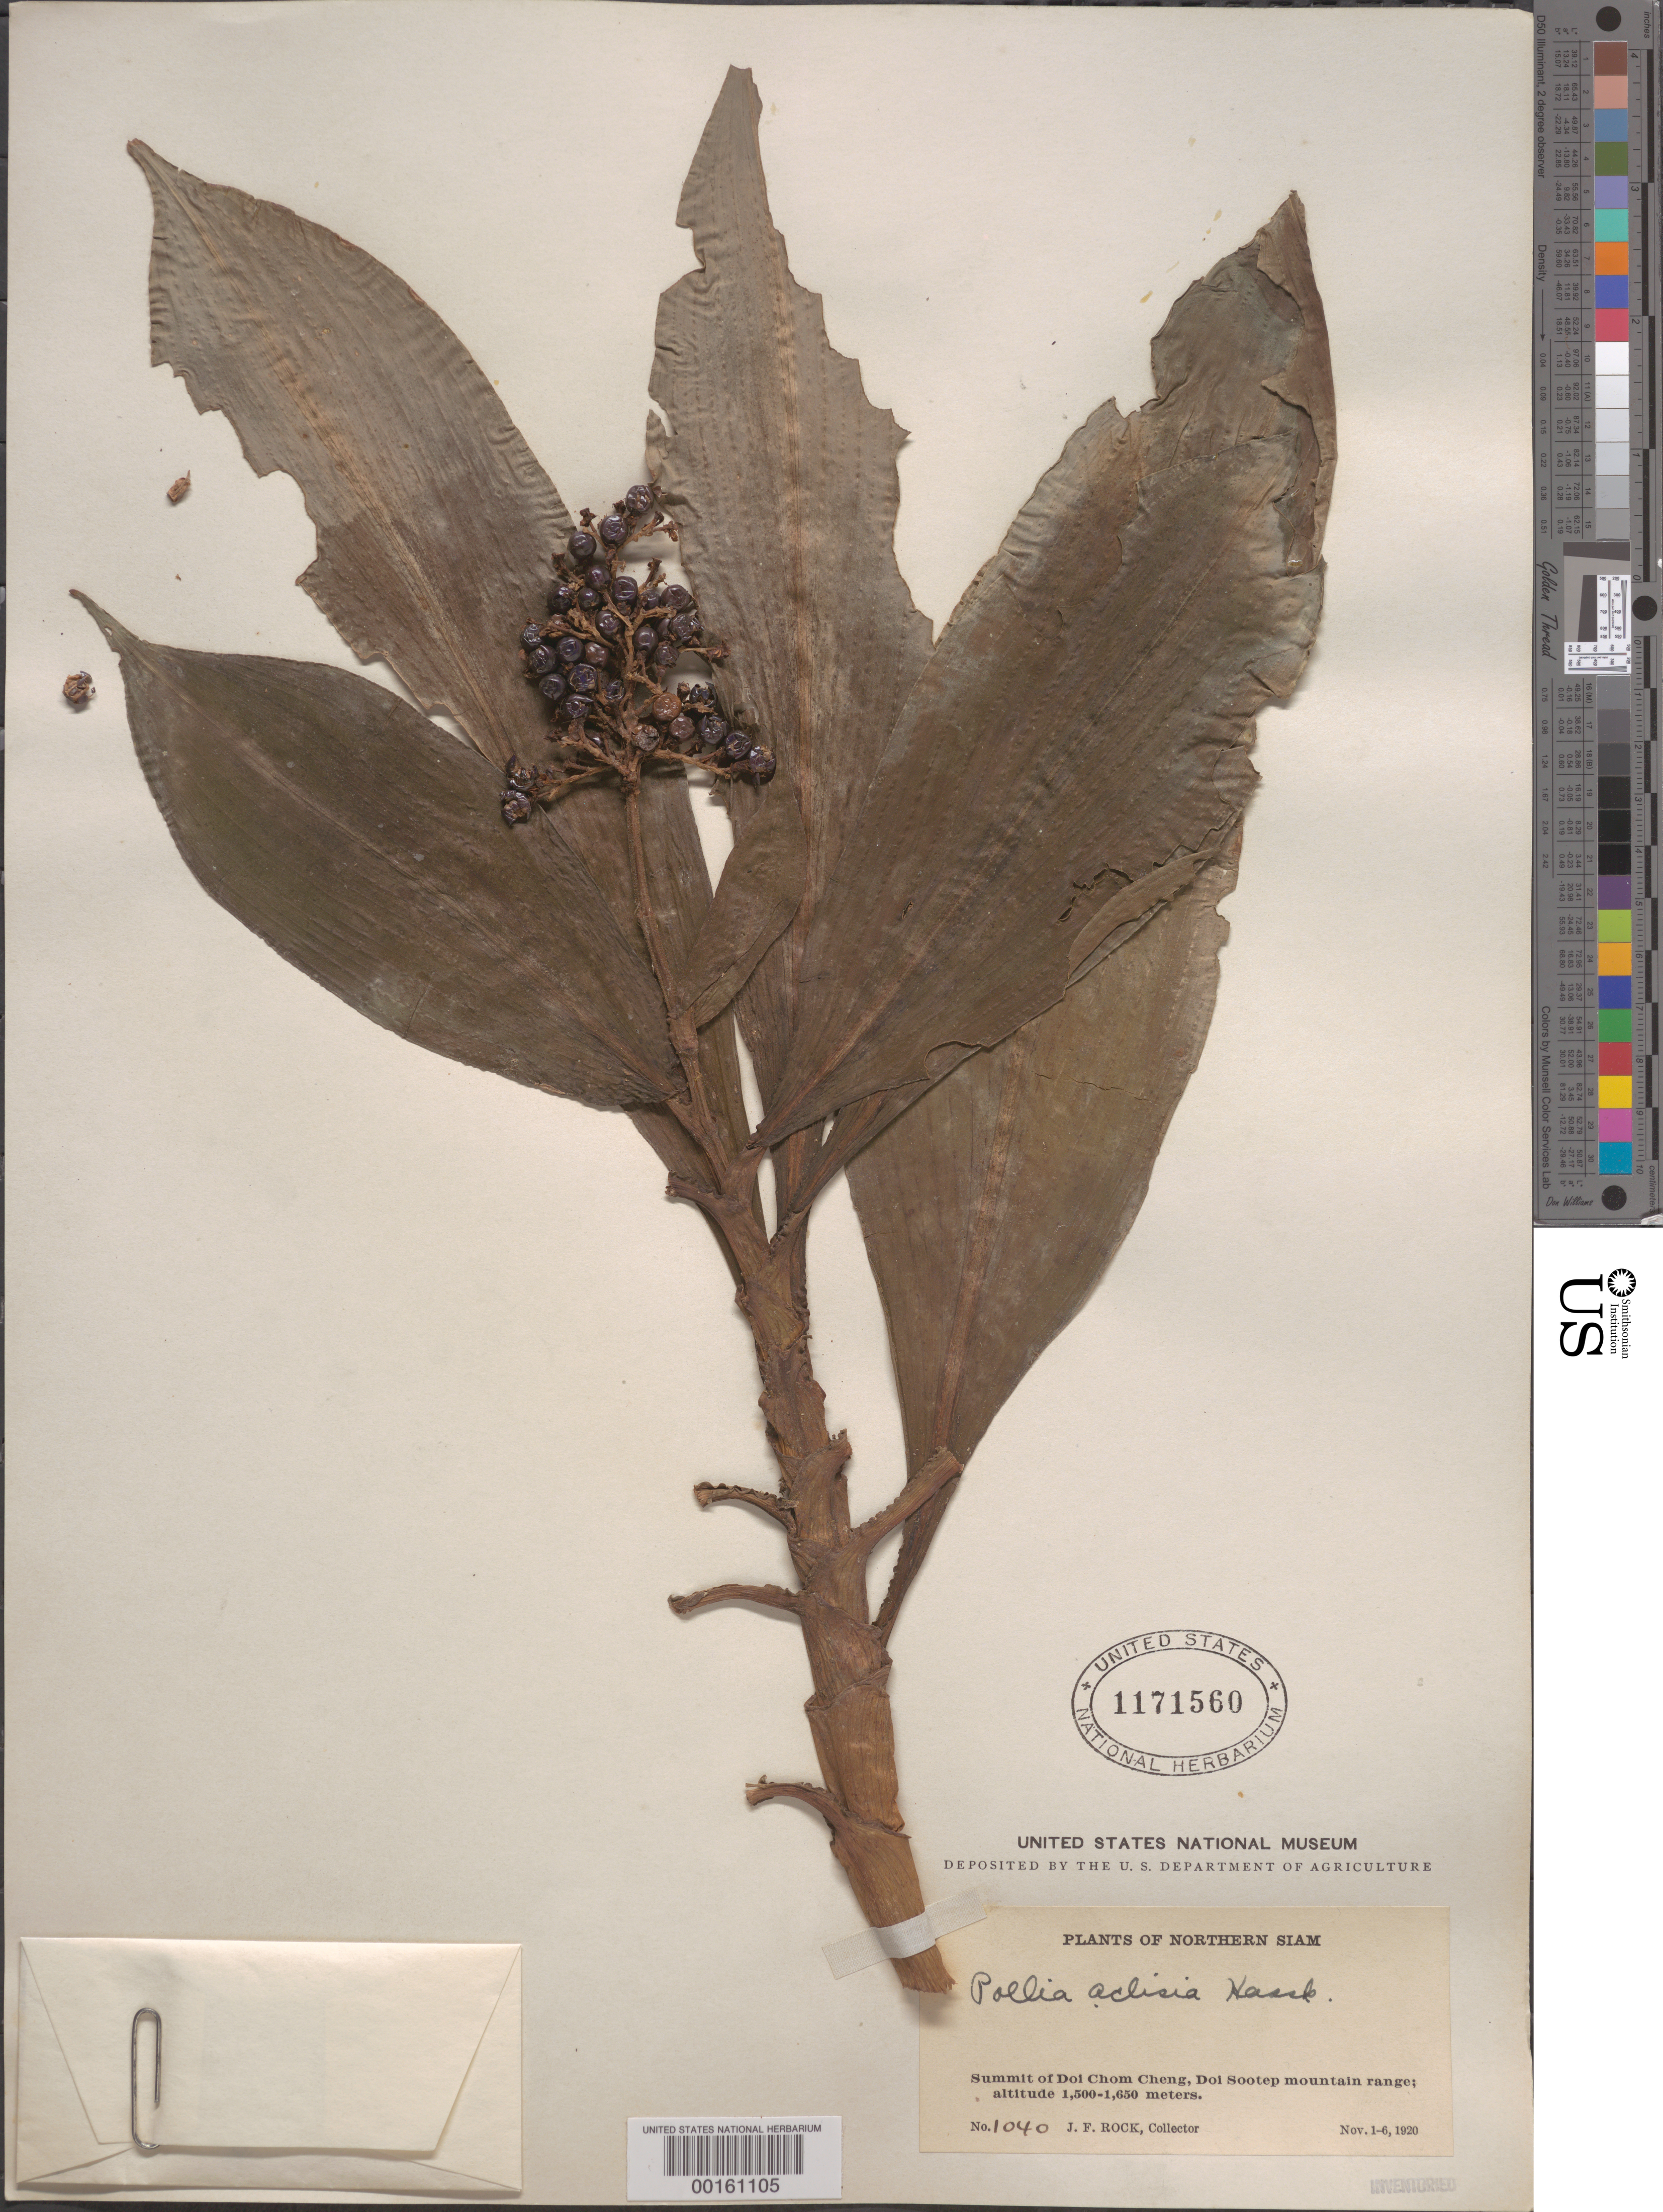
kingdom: Plantae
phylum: Tracheophyta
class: Liliopsida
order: Commelinales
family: Commelinaceae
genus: Pollia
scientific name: Pollia hasskarlii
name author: R.S. Rao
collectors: J. F. Rock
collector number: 1040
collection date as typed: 01 Nov 1920 to 06 Nov 1920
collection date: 1920-11-01/1920-11-06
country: Thailand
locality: Summit of doi chom cheng, doi sootep mountain range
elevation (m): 1500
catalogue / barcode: US 1171560